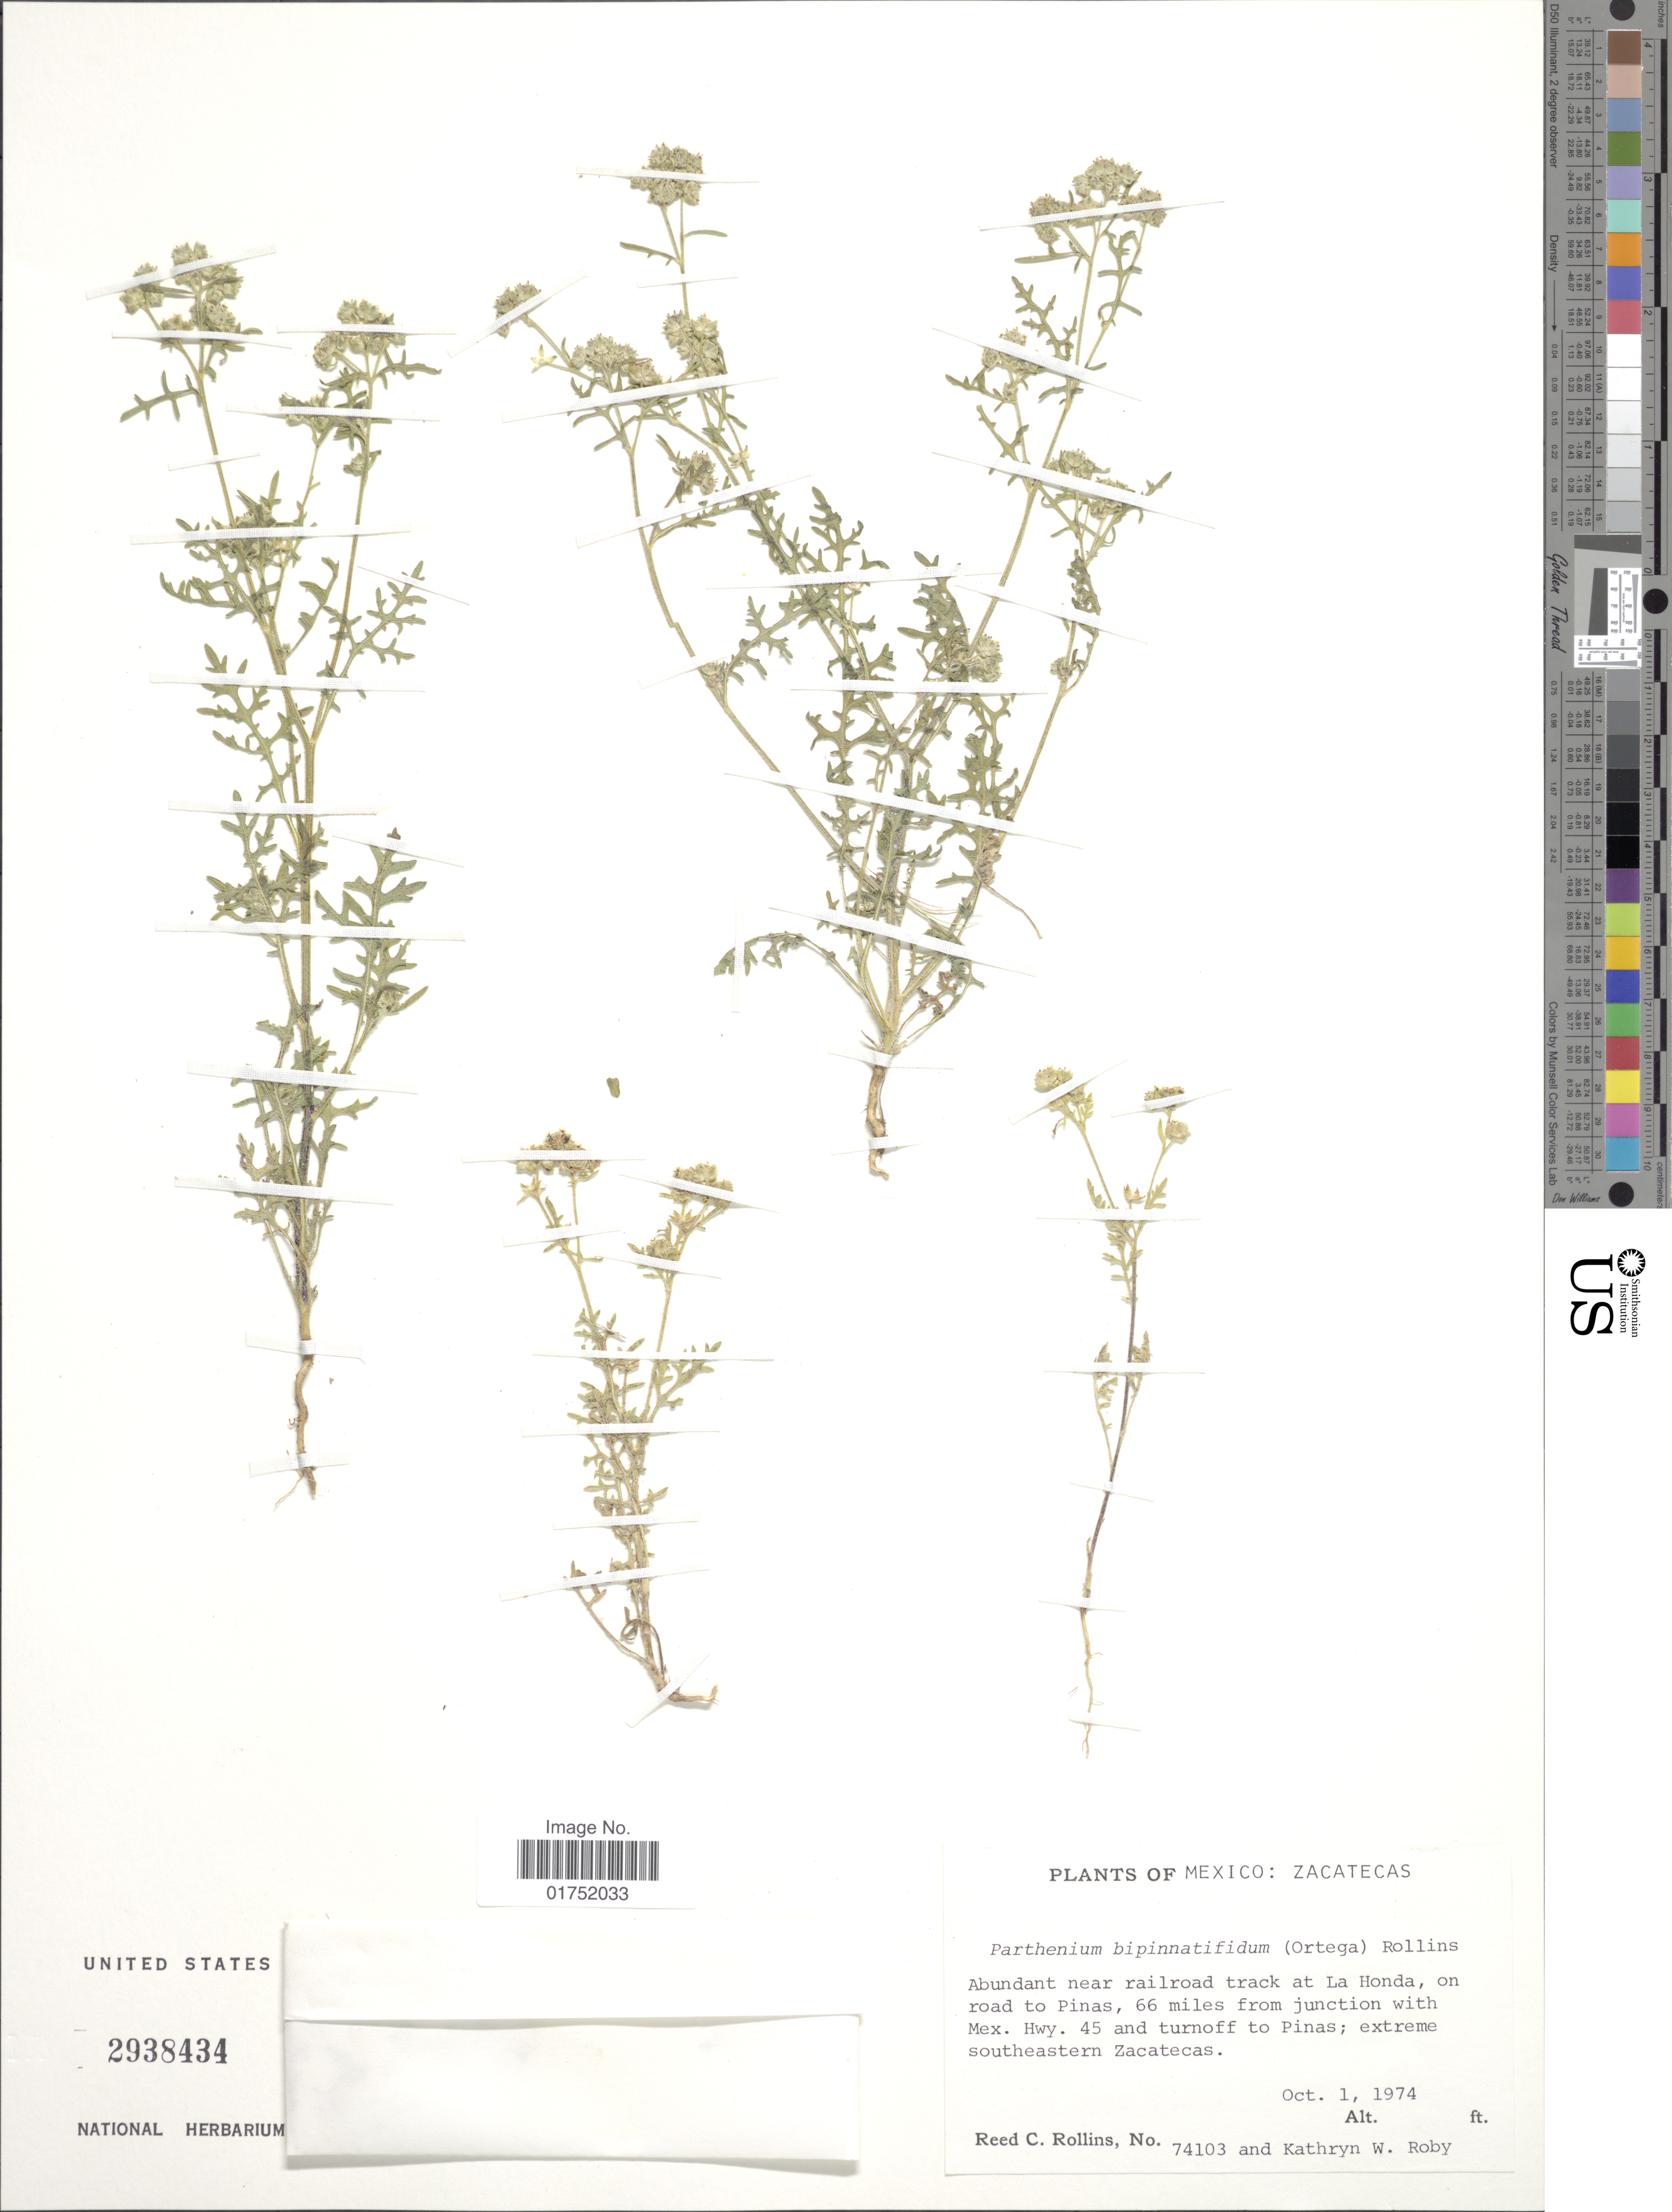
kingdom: Plantae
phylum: Tracheophyta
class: Magnoliopsida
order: Asterales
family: Asteraceae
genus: Parthenium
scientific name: Parthenium bipinnatifidum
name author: (Ortega) Rollins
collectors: R. C. Rollins & K. W. Roby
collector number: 74103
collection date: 1974-10-01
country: Mexico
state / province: Zacatecas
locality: Near railroad track at La Honda, on road to Pinas, 66 miles from junction with Mex. Hwy 45 qand turnoff to Pinas, extreme southeastern Zacatecas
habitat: Abundant near railroad track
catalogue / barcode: US 2938434